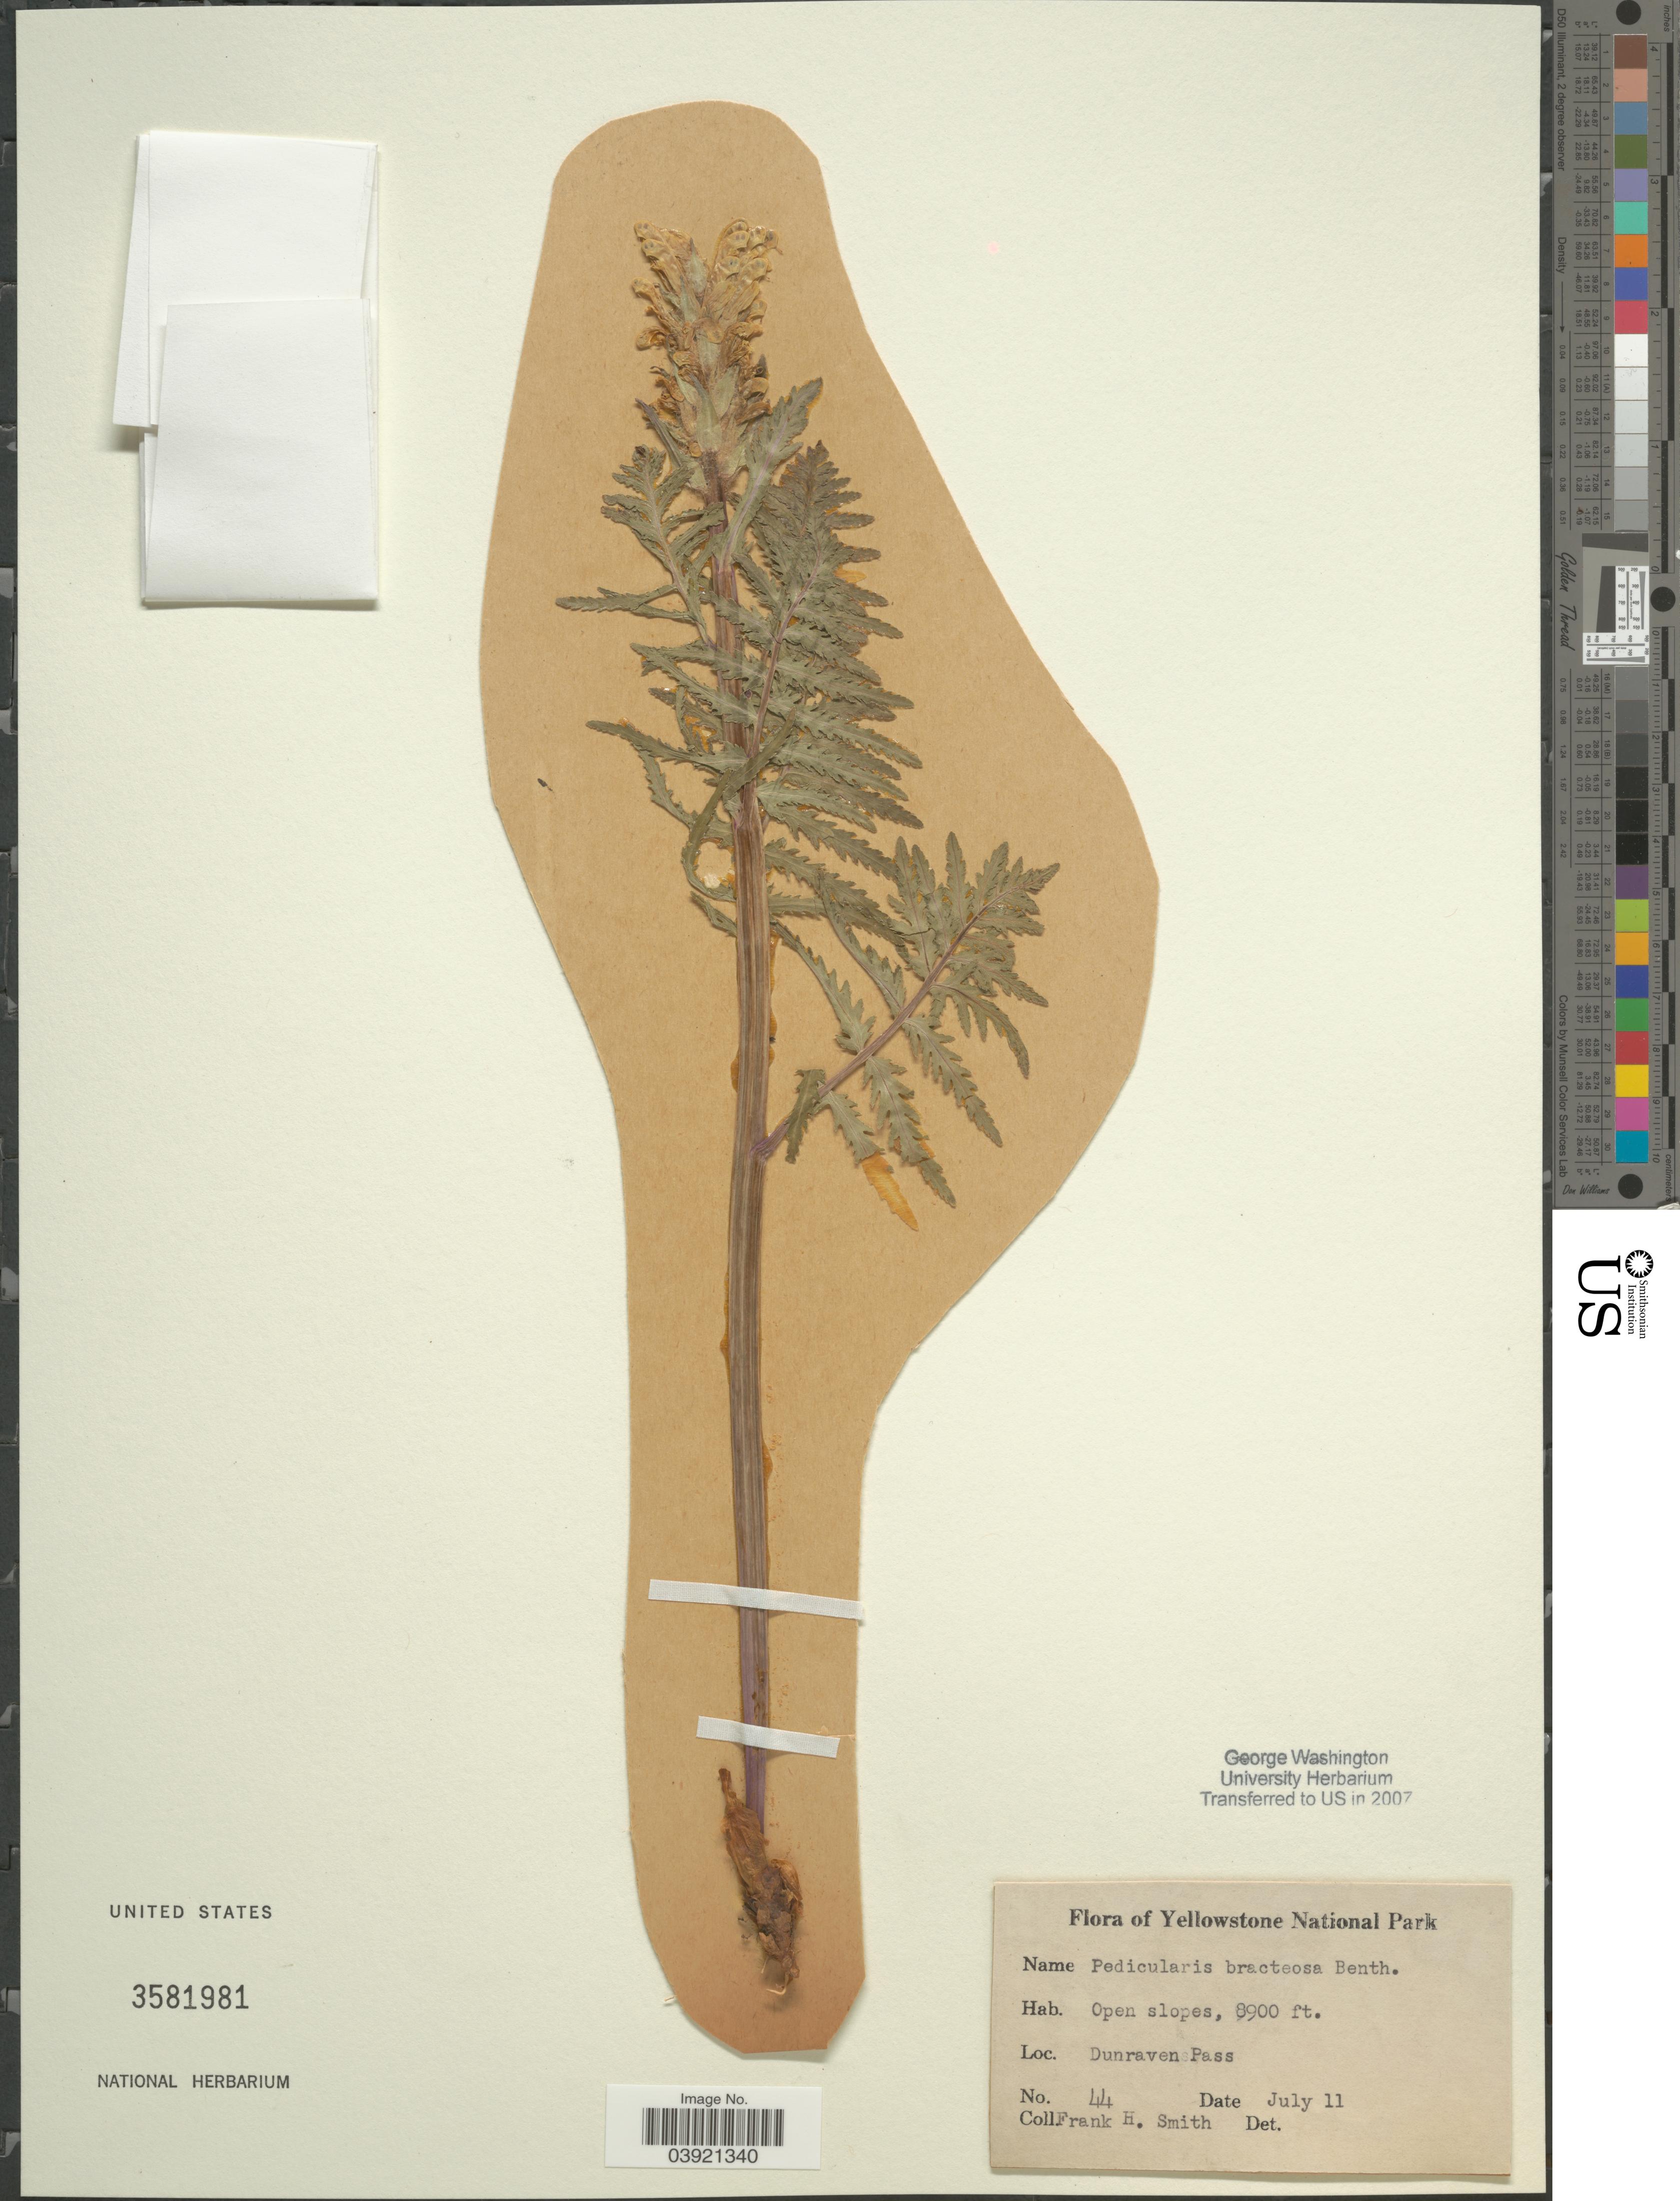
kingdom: Plantae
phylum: Tracheophyta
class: Magnoliopsida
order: Lamiales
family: Orobanchaceae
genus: Pedicularis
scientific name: Pedicularis bracteosa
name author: Benth.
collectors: F. Smith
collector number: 44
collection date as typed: Transcribed d/m/y: /7/11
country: United States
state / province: Wyoming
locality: Yellowstone National Park. Dunraven Pass.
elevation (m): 2713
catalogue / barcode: US 3581981